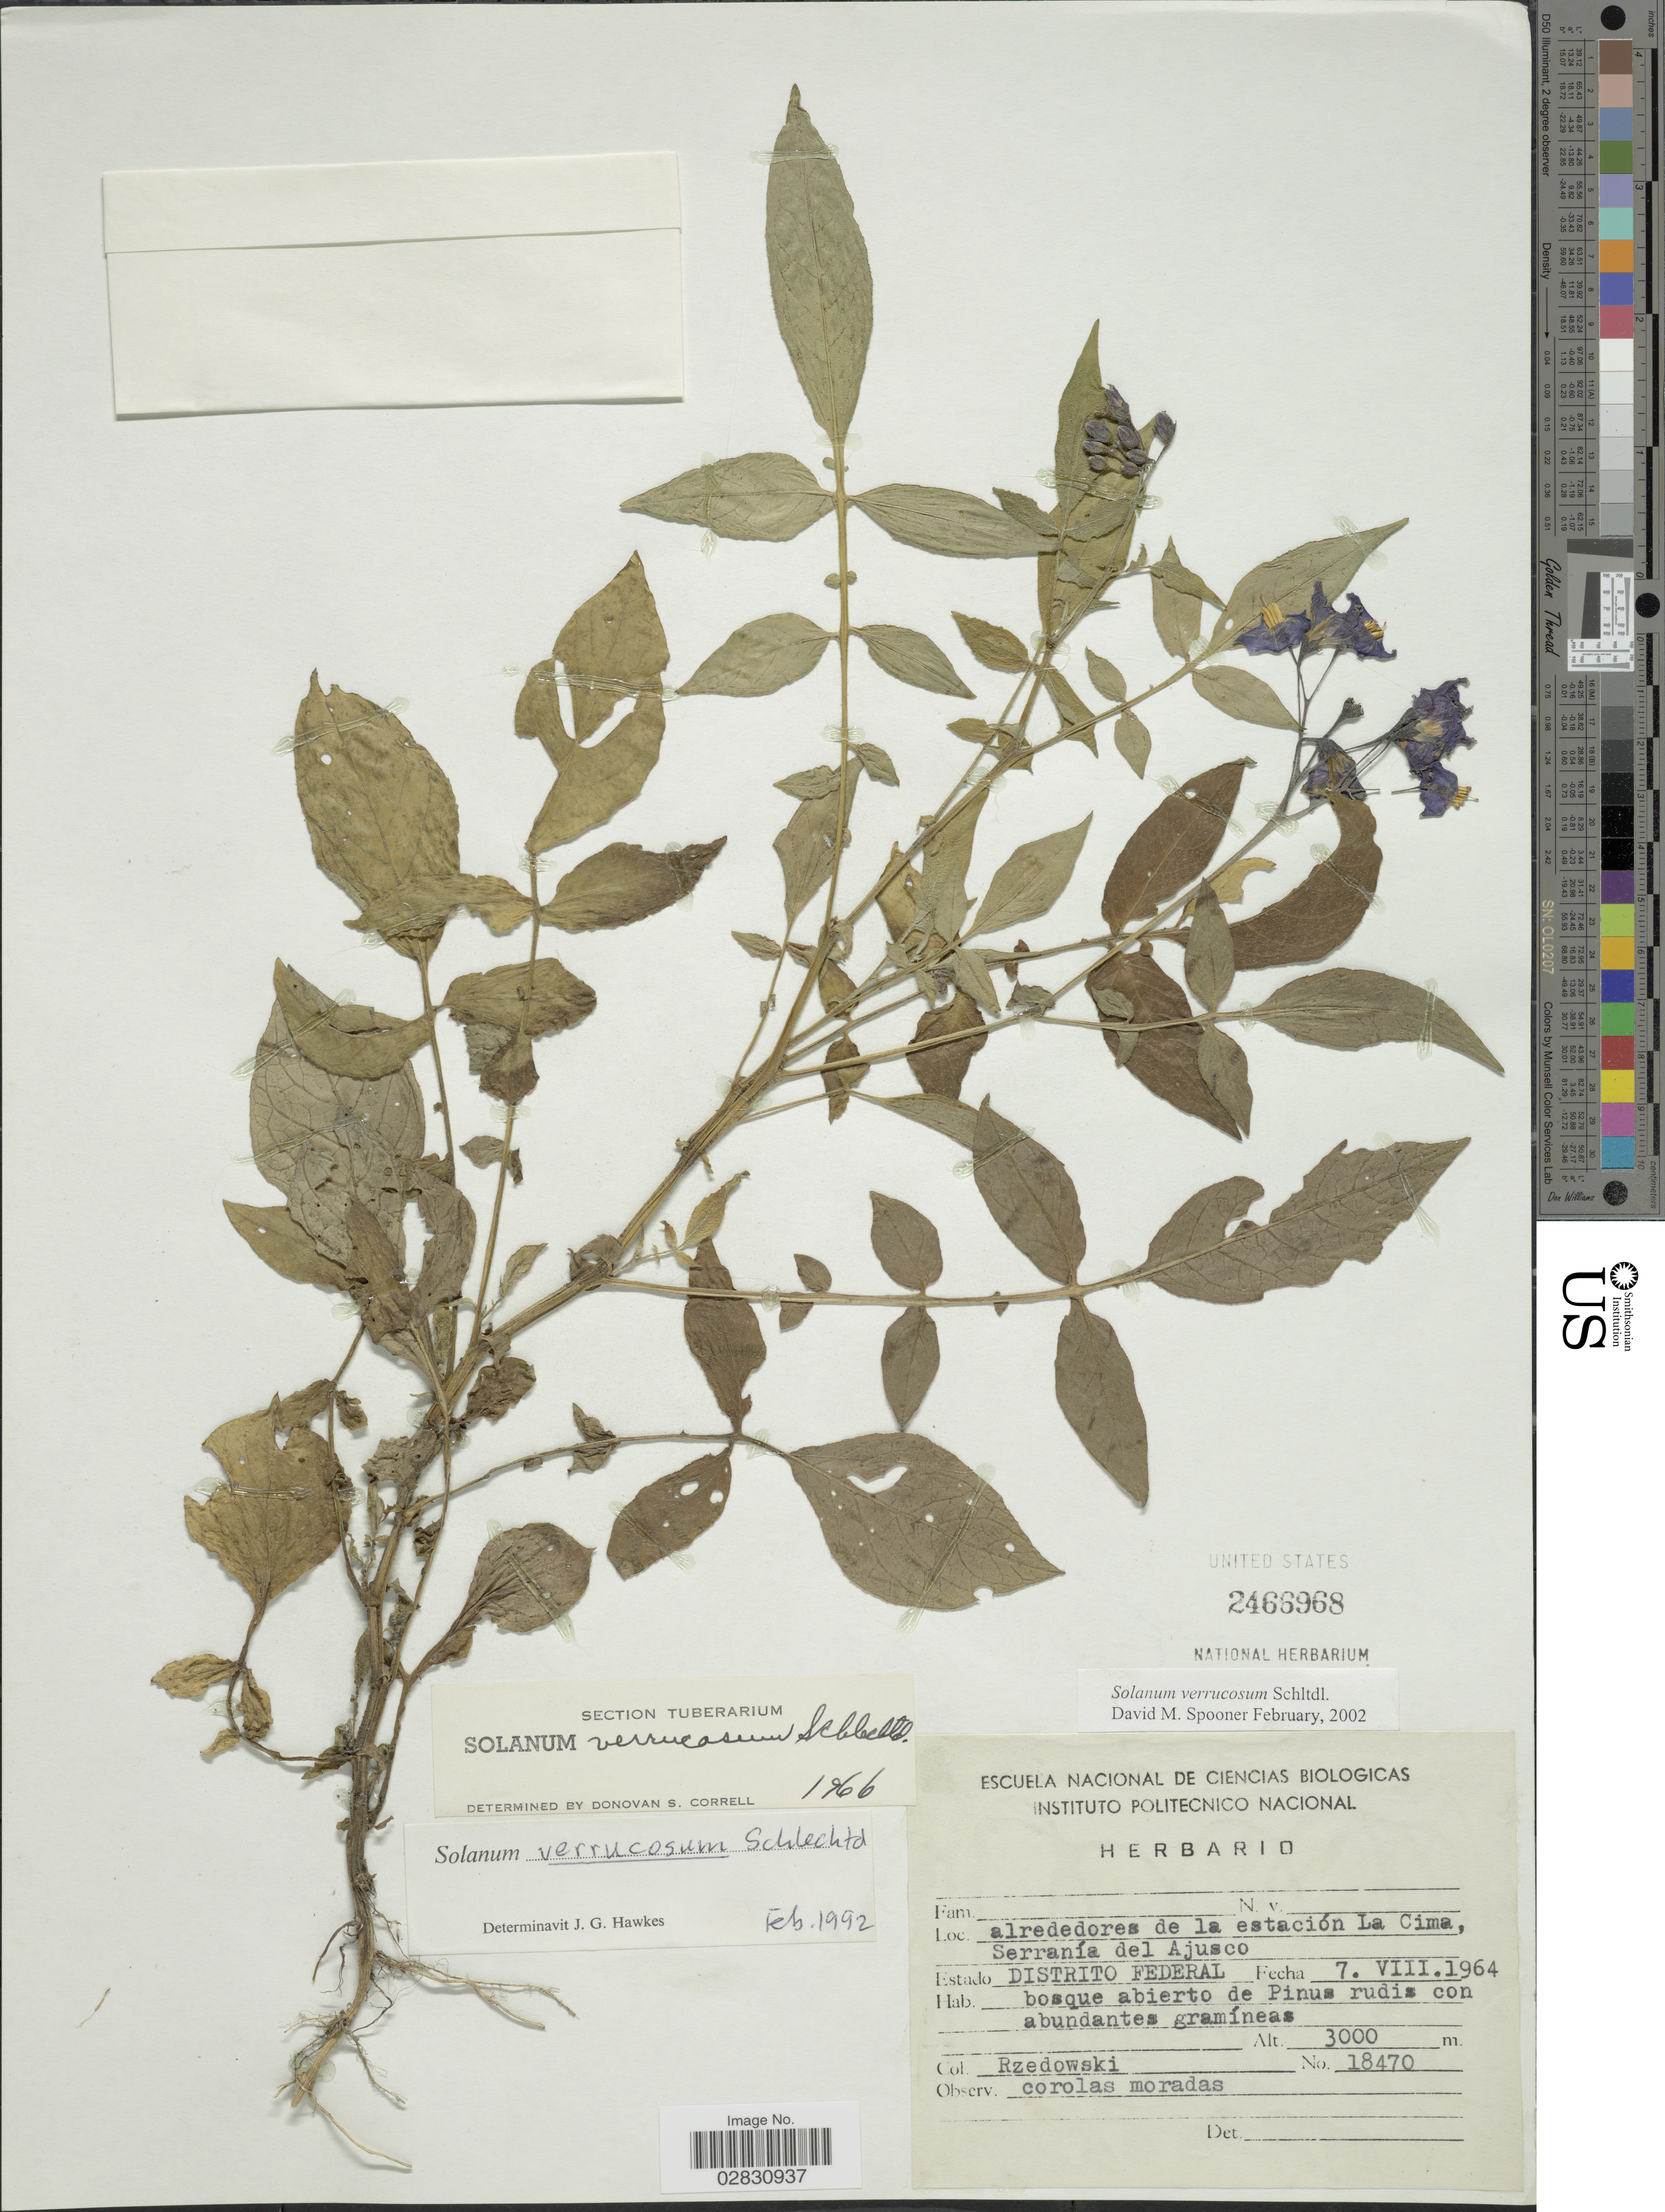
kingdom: Plantae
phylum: Tracheophyta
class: Magnoliopsida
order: Solanales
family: Solanaceae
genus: Solanum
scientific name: Solanum verrucosum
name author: Schltdl.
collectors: Rzedowski, --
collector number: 18470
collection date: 1964-08-07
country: Mexico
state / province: Distrito Federal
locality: Alrededores de la estación La Cima, Serranía del Ajusco.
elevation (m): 3000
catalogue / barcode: US 2466968